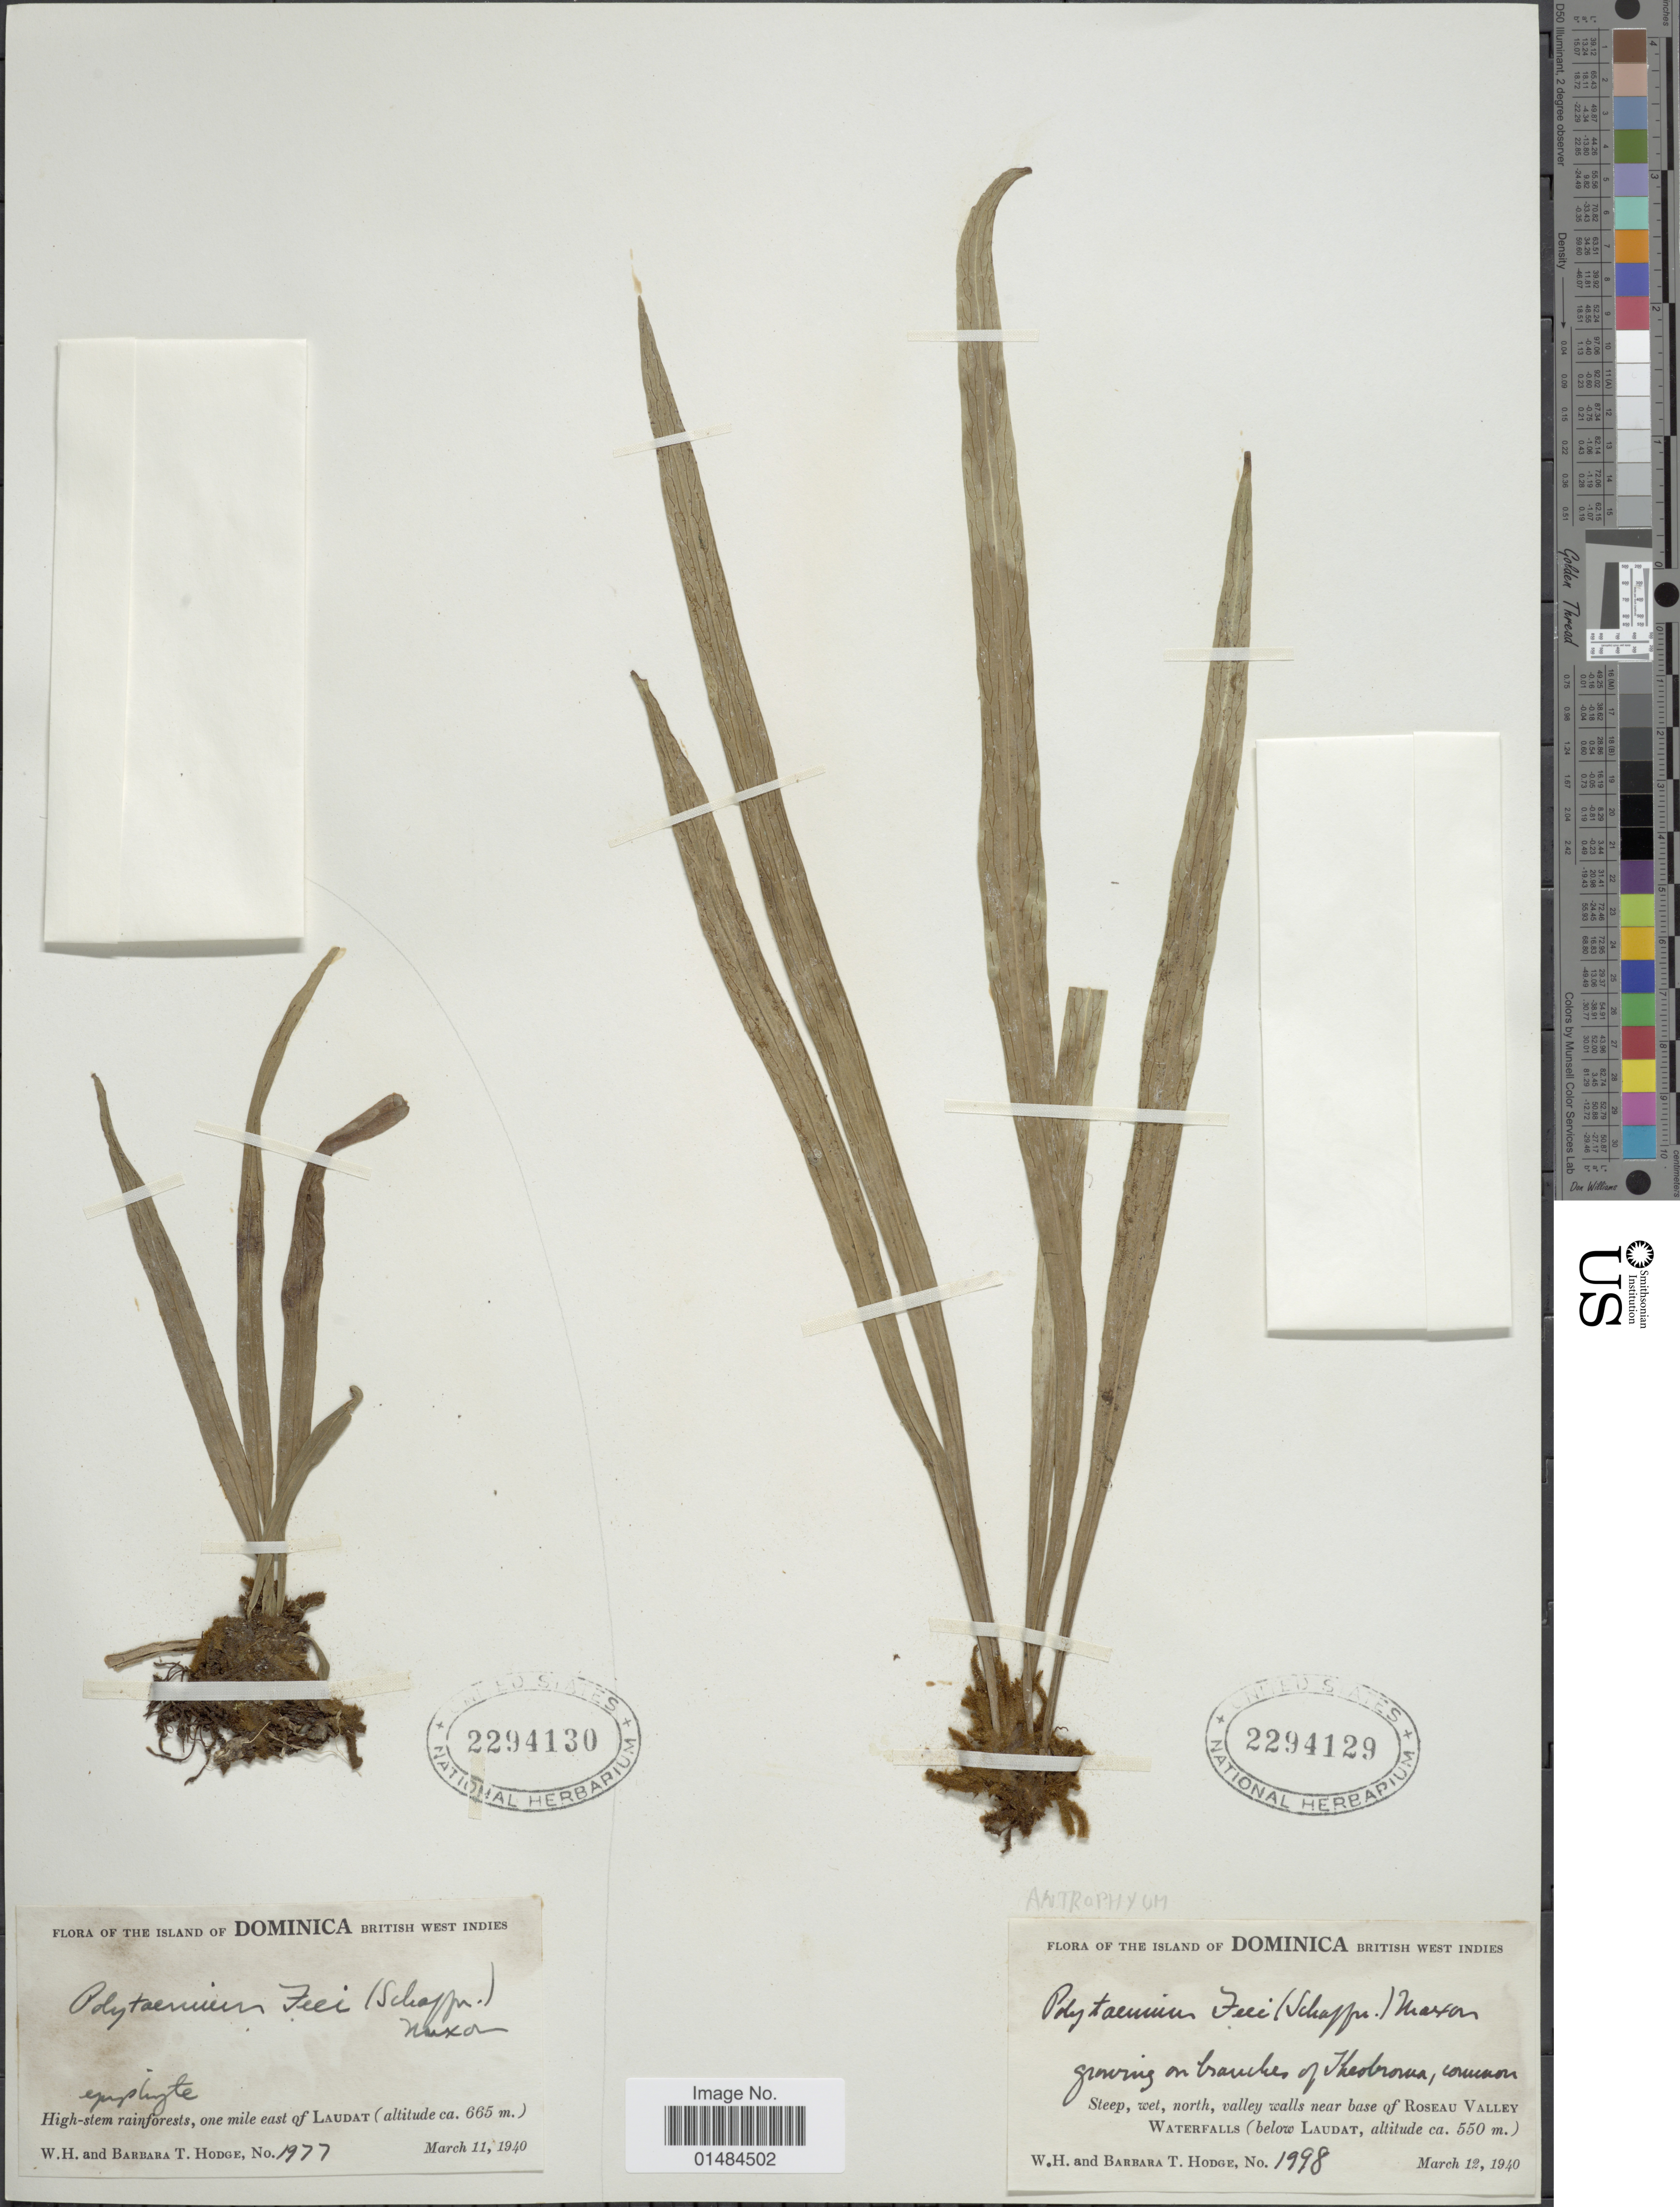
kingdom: Plantae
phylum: Tracheophyta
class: Polypodiopsida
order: Polypodiales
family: Pteridaceae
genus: Polytaenium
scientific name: Polytaenium lanceolatum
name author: (L.) Desv.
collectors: W. Hodge & B. Hodge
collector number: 1977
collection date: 1940-03-11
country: Dominica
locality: The Island of Dominica, British West Indies. High-stem rainforests, one mile east of Laudat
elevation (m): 665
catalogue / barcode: US 2294130